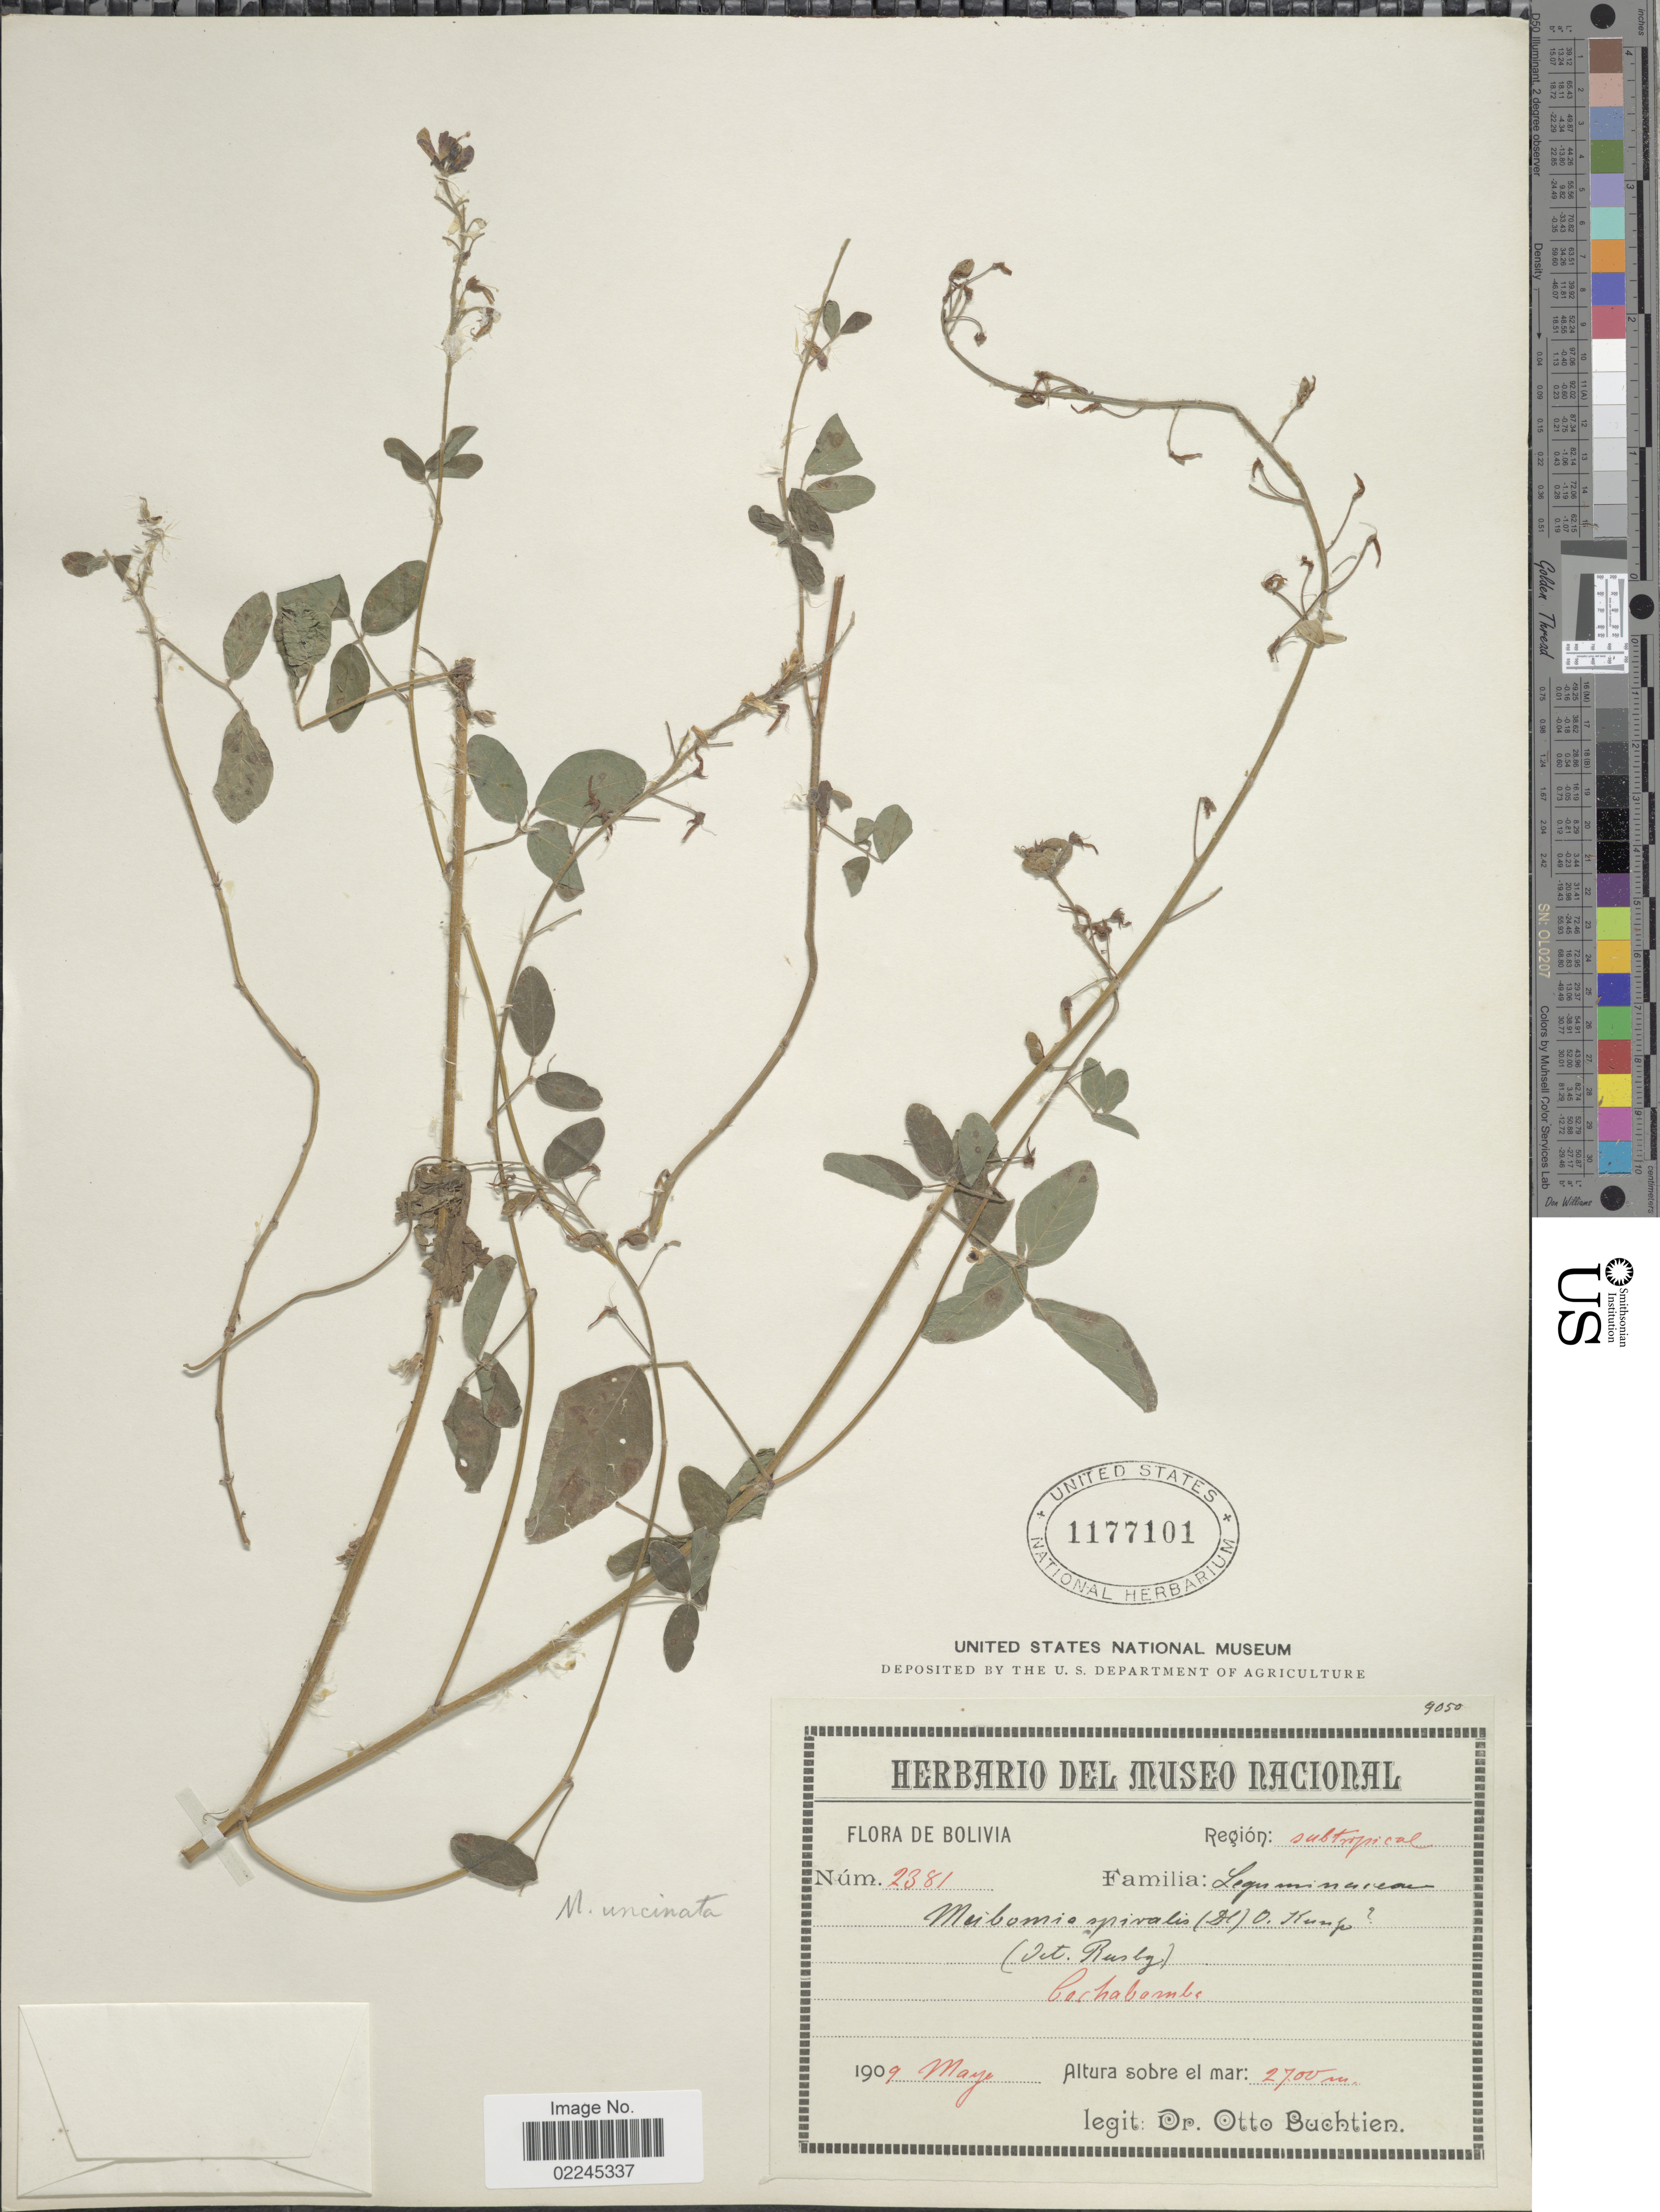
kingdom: Plantae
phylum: Tracheophyta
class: Magnoliopsida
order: Fabales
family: Fabaceae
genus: Desmodium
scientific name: Desmodium intortum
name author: (Mill.) Urb.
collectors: O. Buchtien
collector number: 2381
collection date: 1909-05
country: Bolivia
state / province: Cochabamba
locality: Region: subtropical. Cochabamba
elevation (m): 2700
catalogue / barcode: US 1177101